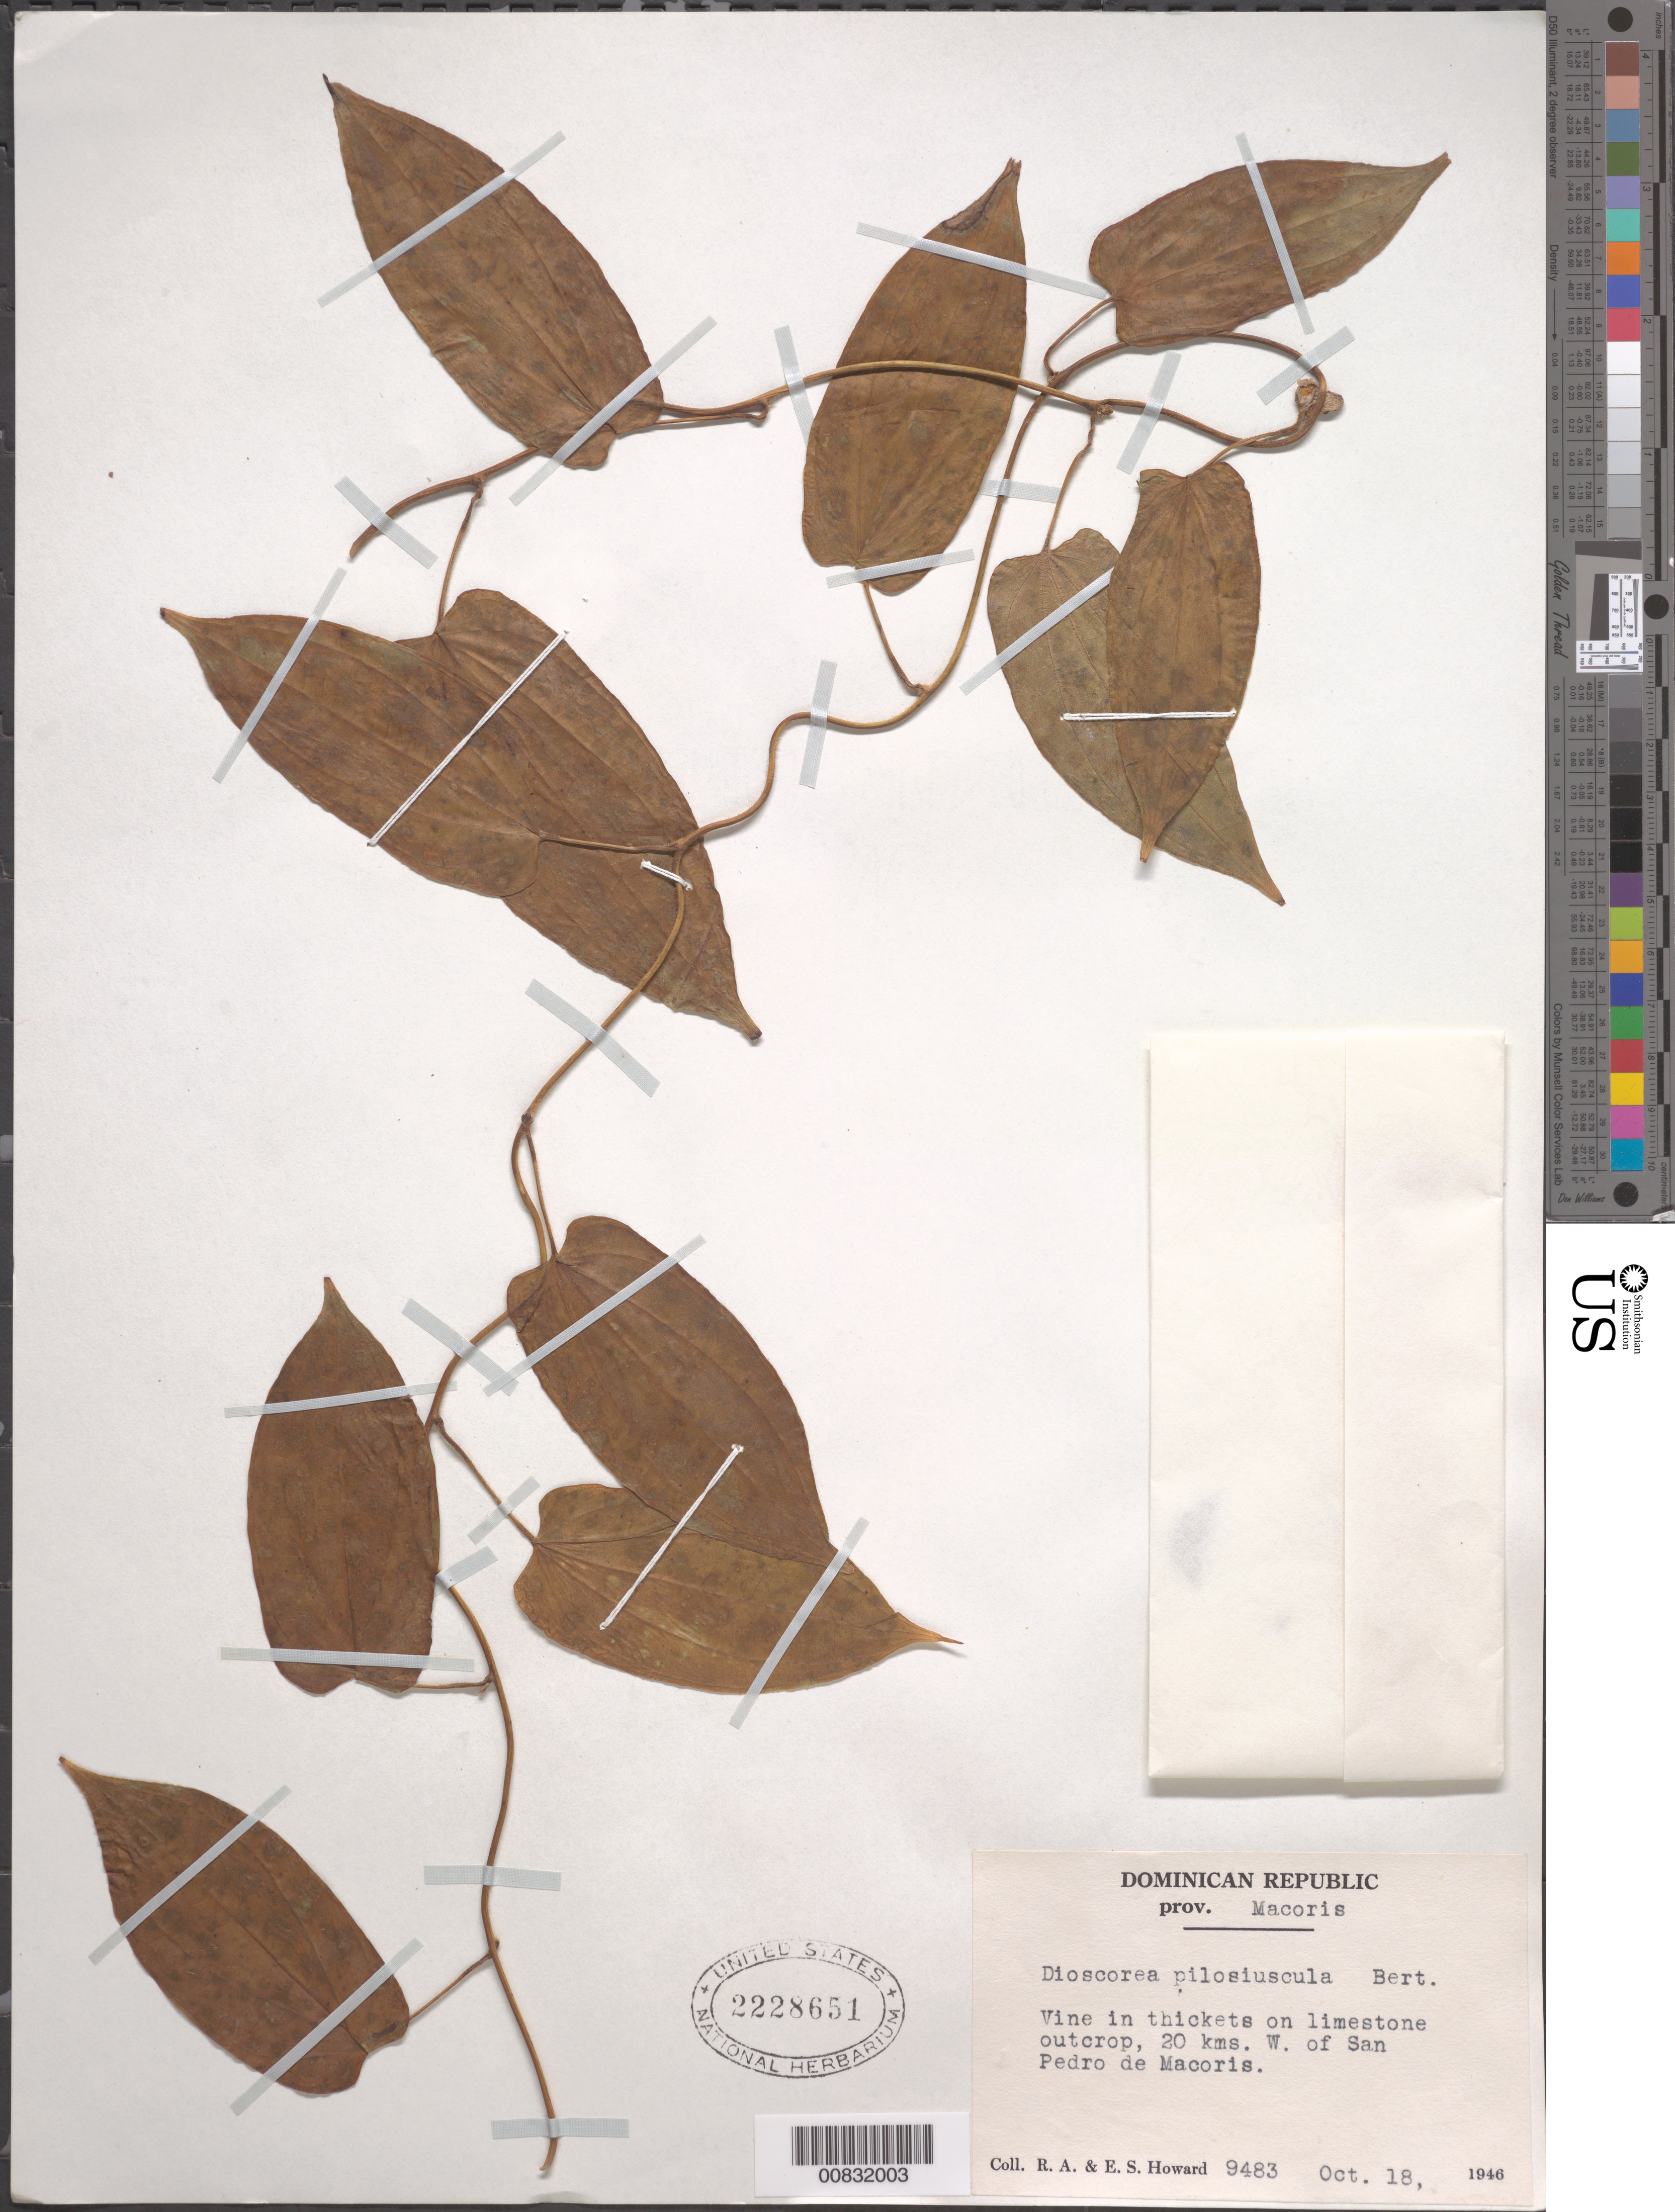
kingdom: Plantae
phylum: Tracheophyta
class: Liliopsida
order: Dioscoreales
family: Dioscoreaceae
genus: Dioscorea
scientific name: Dioscorea pilosiuscula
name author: Bertero ex Spreng.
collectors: R. A. Howard & E. S. Howard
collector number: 9483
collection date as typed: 18 Oct 1946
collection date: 1946-10-18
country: Dominican Republic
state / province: San Pedro de Macoris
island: Hispaniola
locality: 20 kms. W of San Pedro de Macoris.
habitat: In thickets on limestone outcrop.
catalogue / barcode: US 2228651